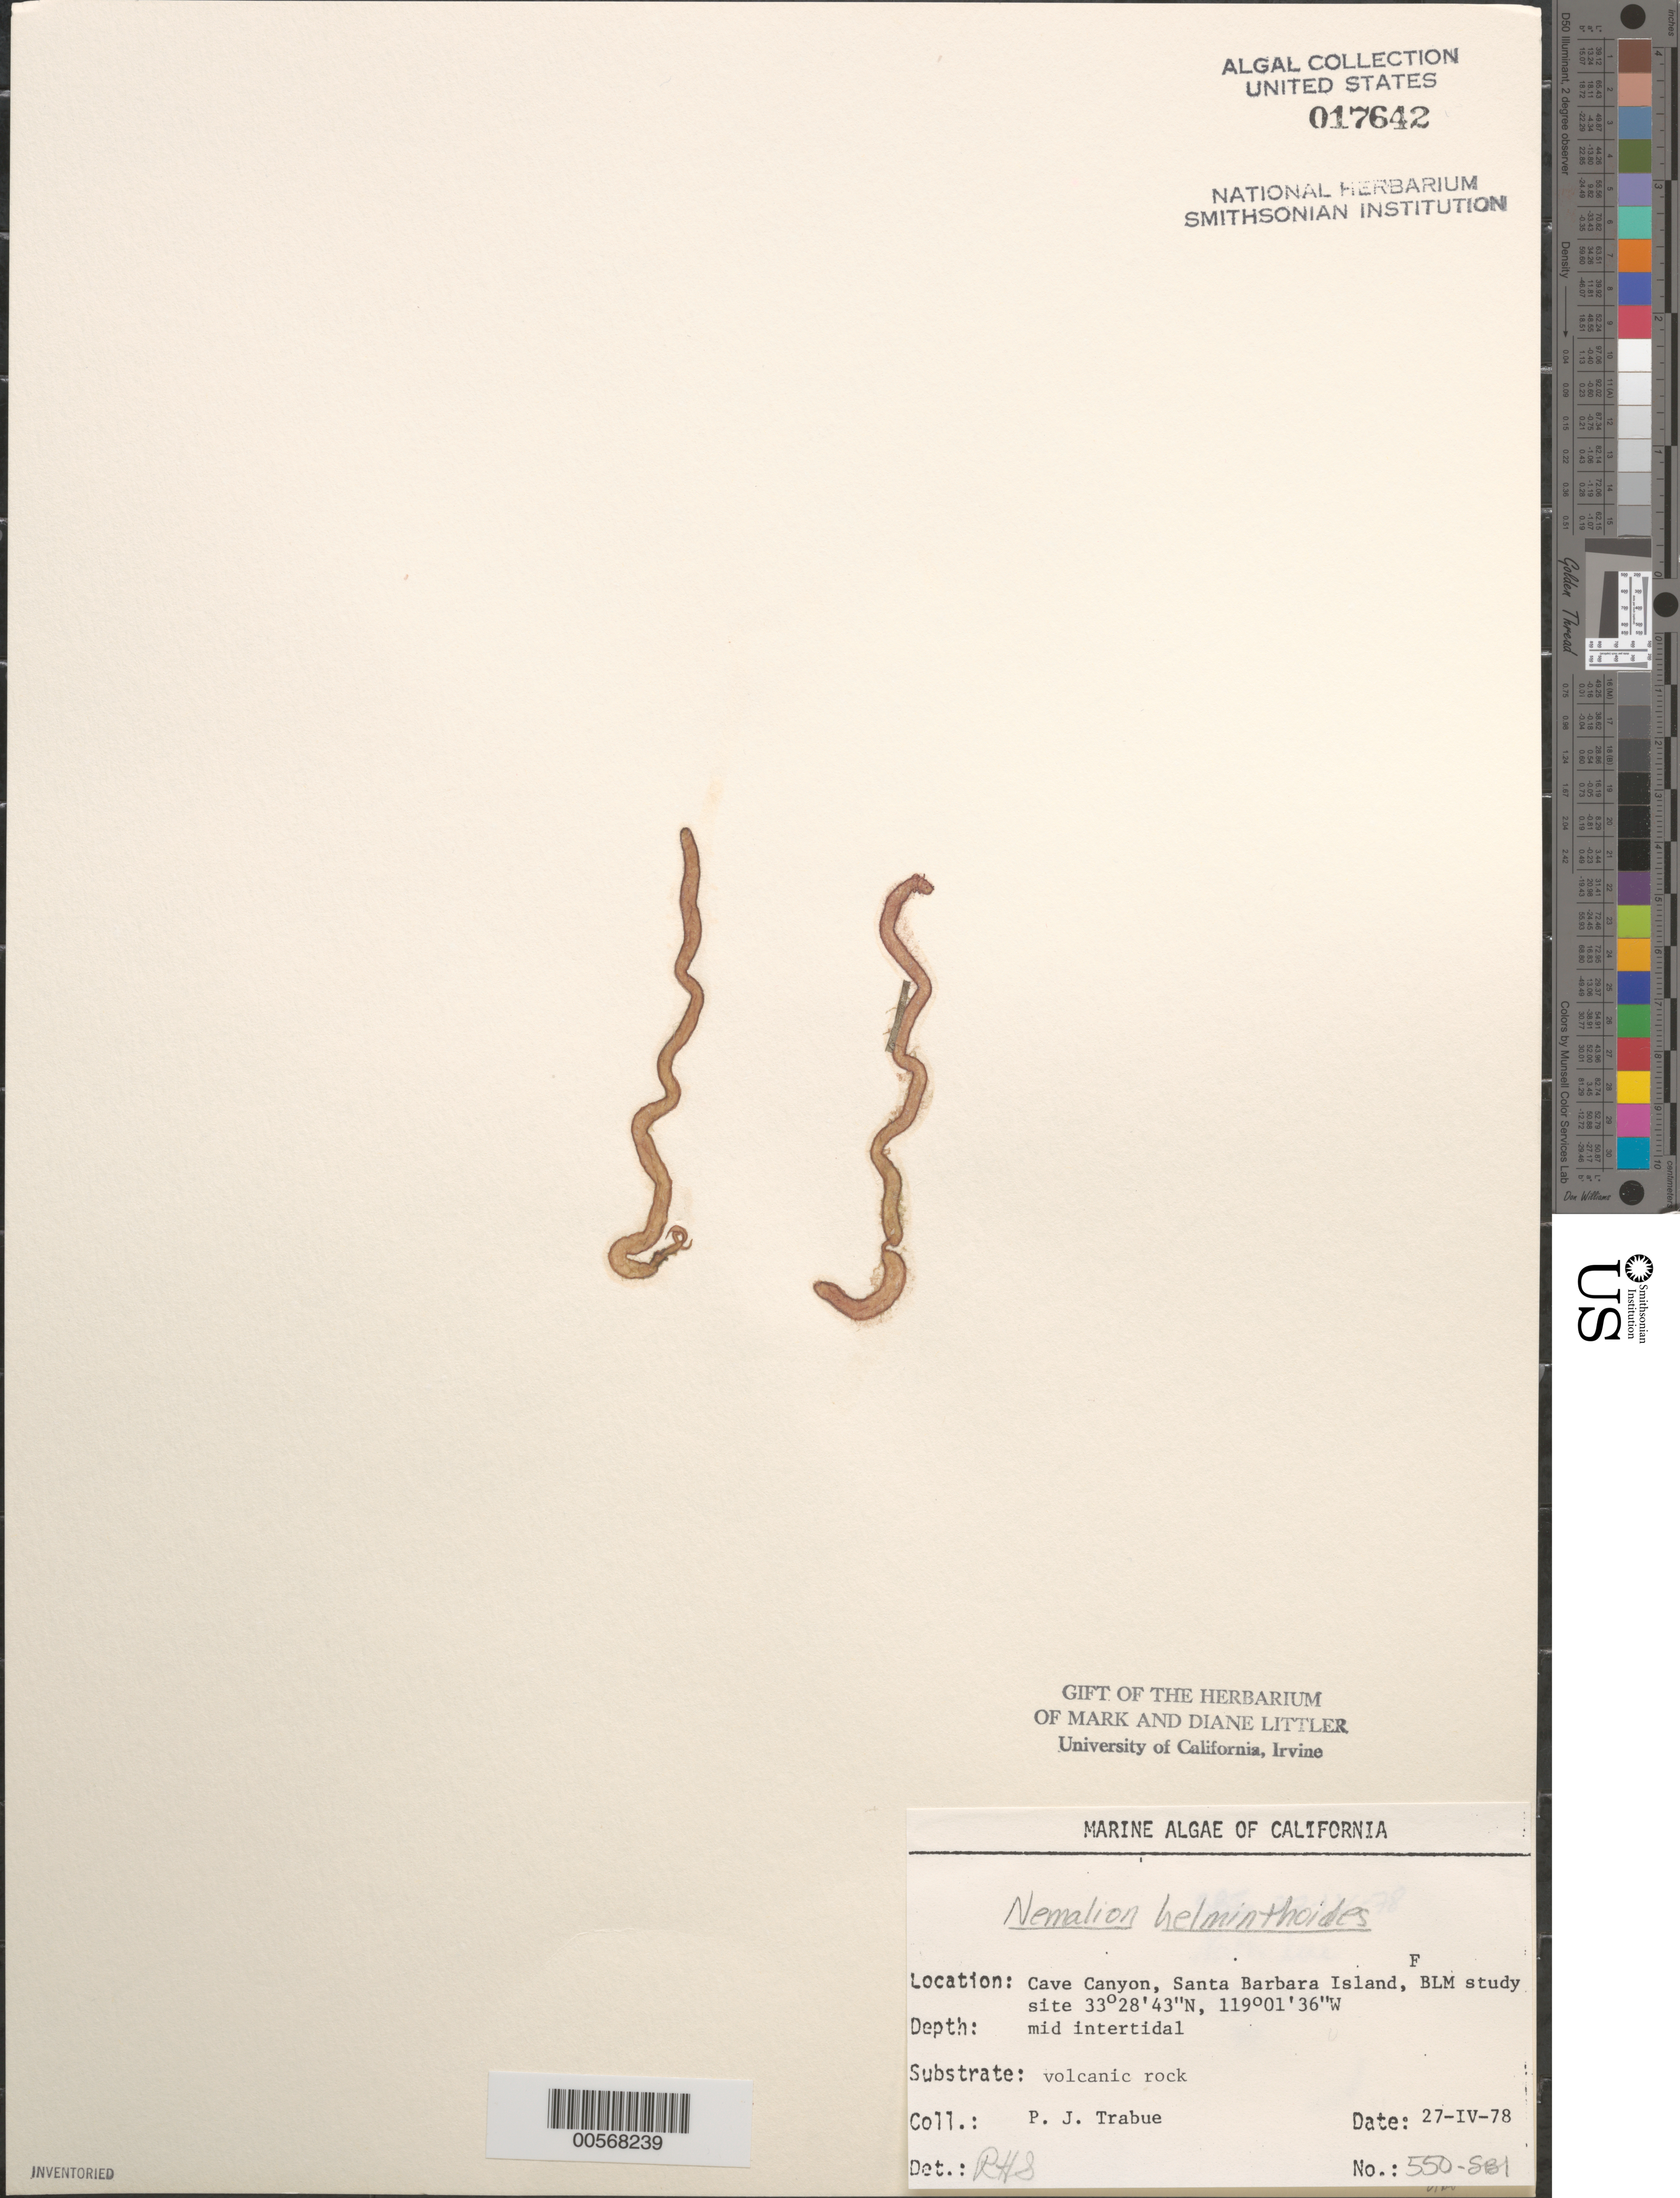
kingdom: Plantae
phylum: Rhodophyta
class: Florideophyceae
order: Nemaliales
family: Nemaliaceae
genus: Nemalion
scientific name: Nemalion multifidum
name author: (Lyngb.) Chauvin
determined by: Algae name updating Project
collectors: P. J. Trabue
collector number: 550-sbi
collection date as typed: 27 Apr 1978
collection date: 1978-04-27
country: United States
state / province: California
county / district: Santa Barbara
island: Santa Barbara Island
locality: Cave Canyon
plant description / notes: BLM-SOCALBIGHT Rocky Intertidal Survey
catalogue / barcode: US 17642